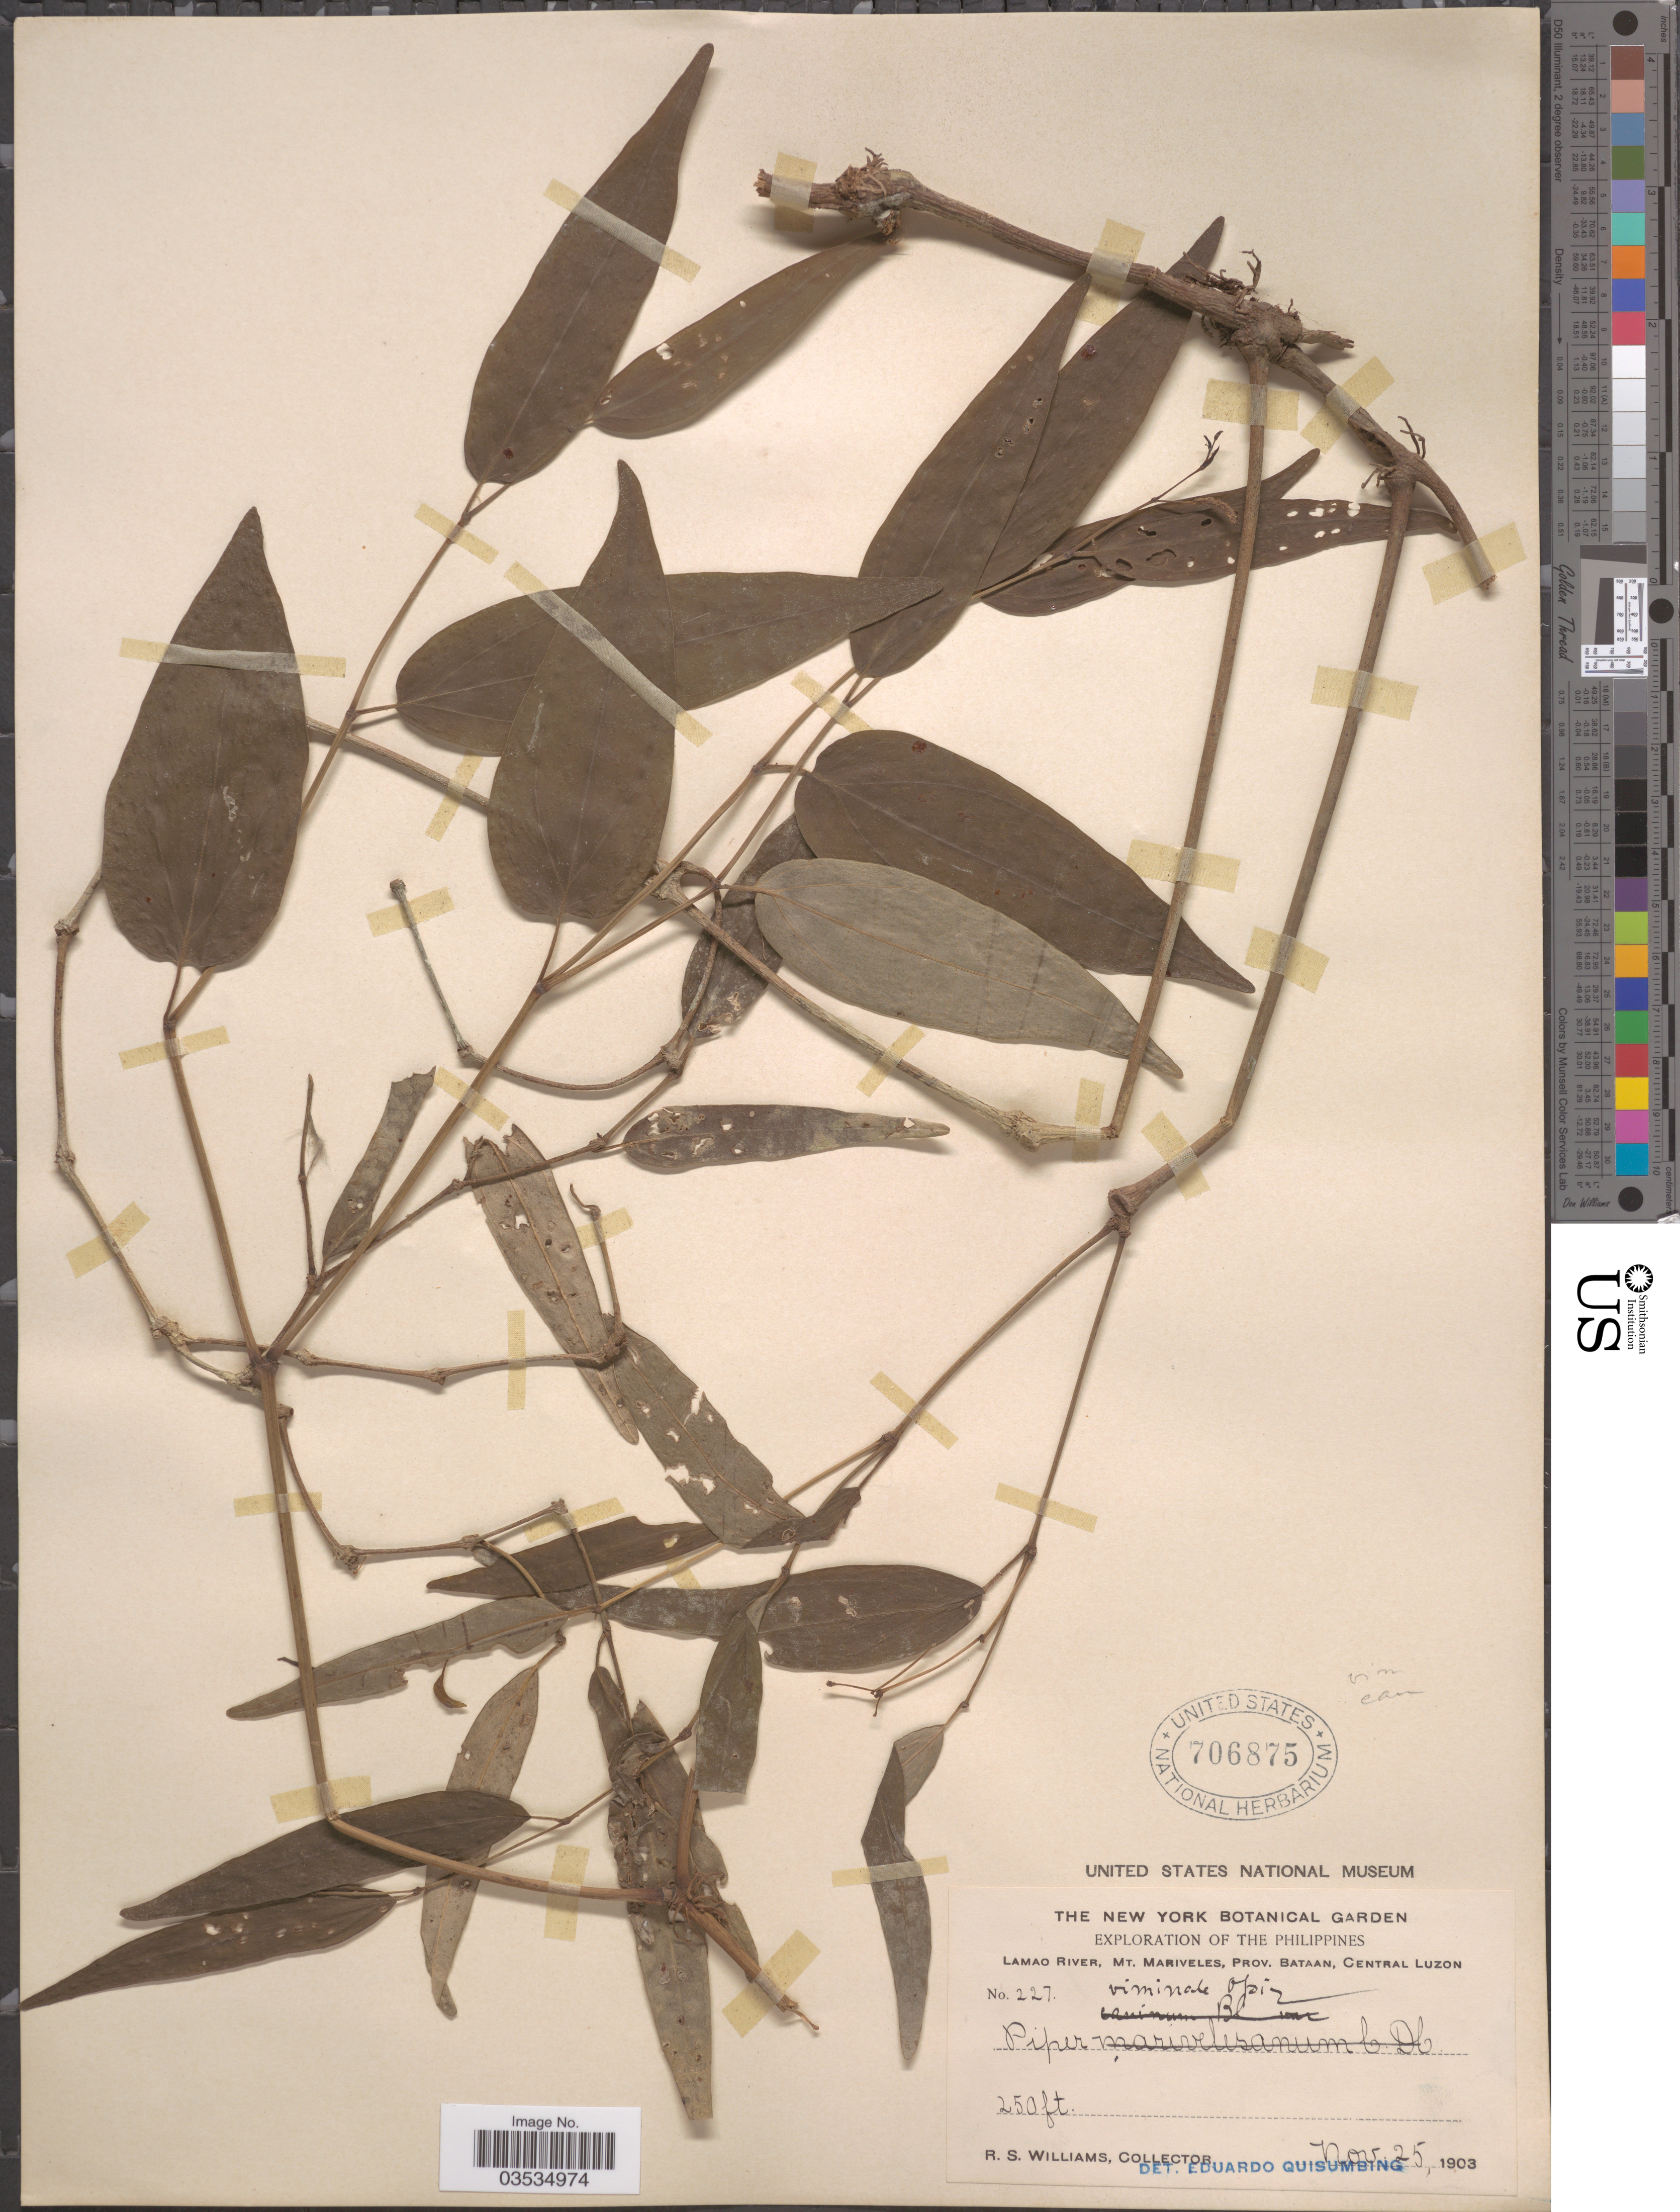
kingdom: Plantae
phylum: Tracheophyta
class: Magnoliopsida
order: Piperales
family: Piperaceae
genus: Piper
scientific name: Piper viminale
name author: Opiz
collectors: R. S. Williams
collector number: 227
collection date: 1903-11-25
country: Philippines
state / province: Central Luzon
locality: Lamao River, Mt. Mariveles, Prov. Bataan.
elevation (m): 76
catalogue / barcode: US 706875